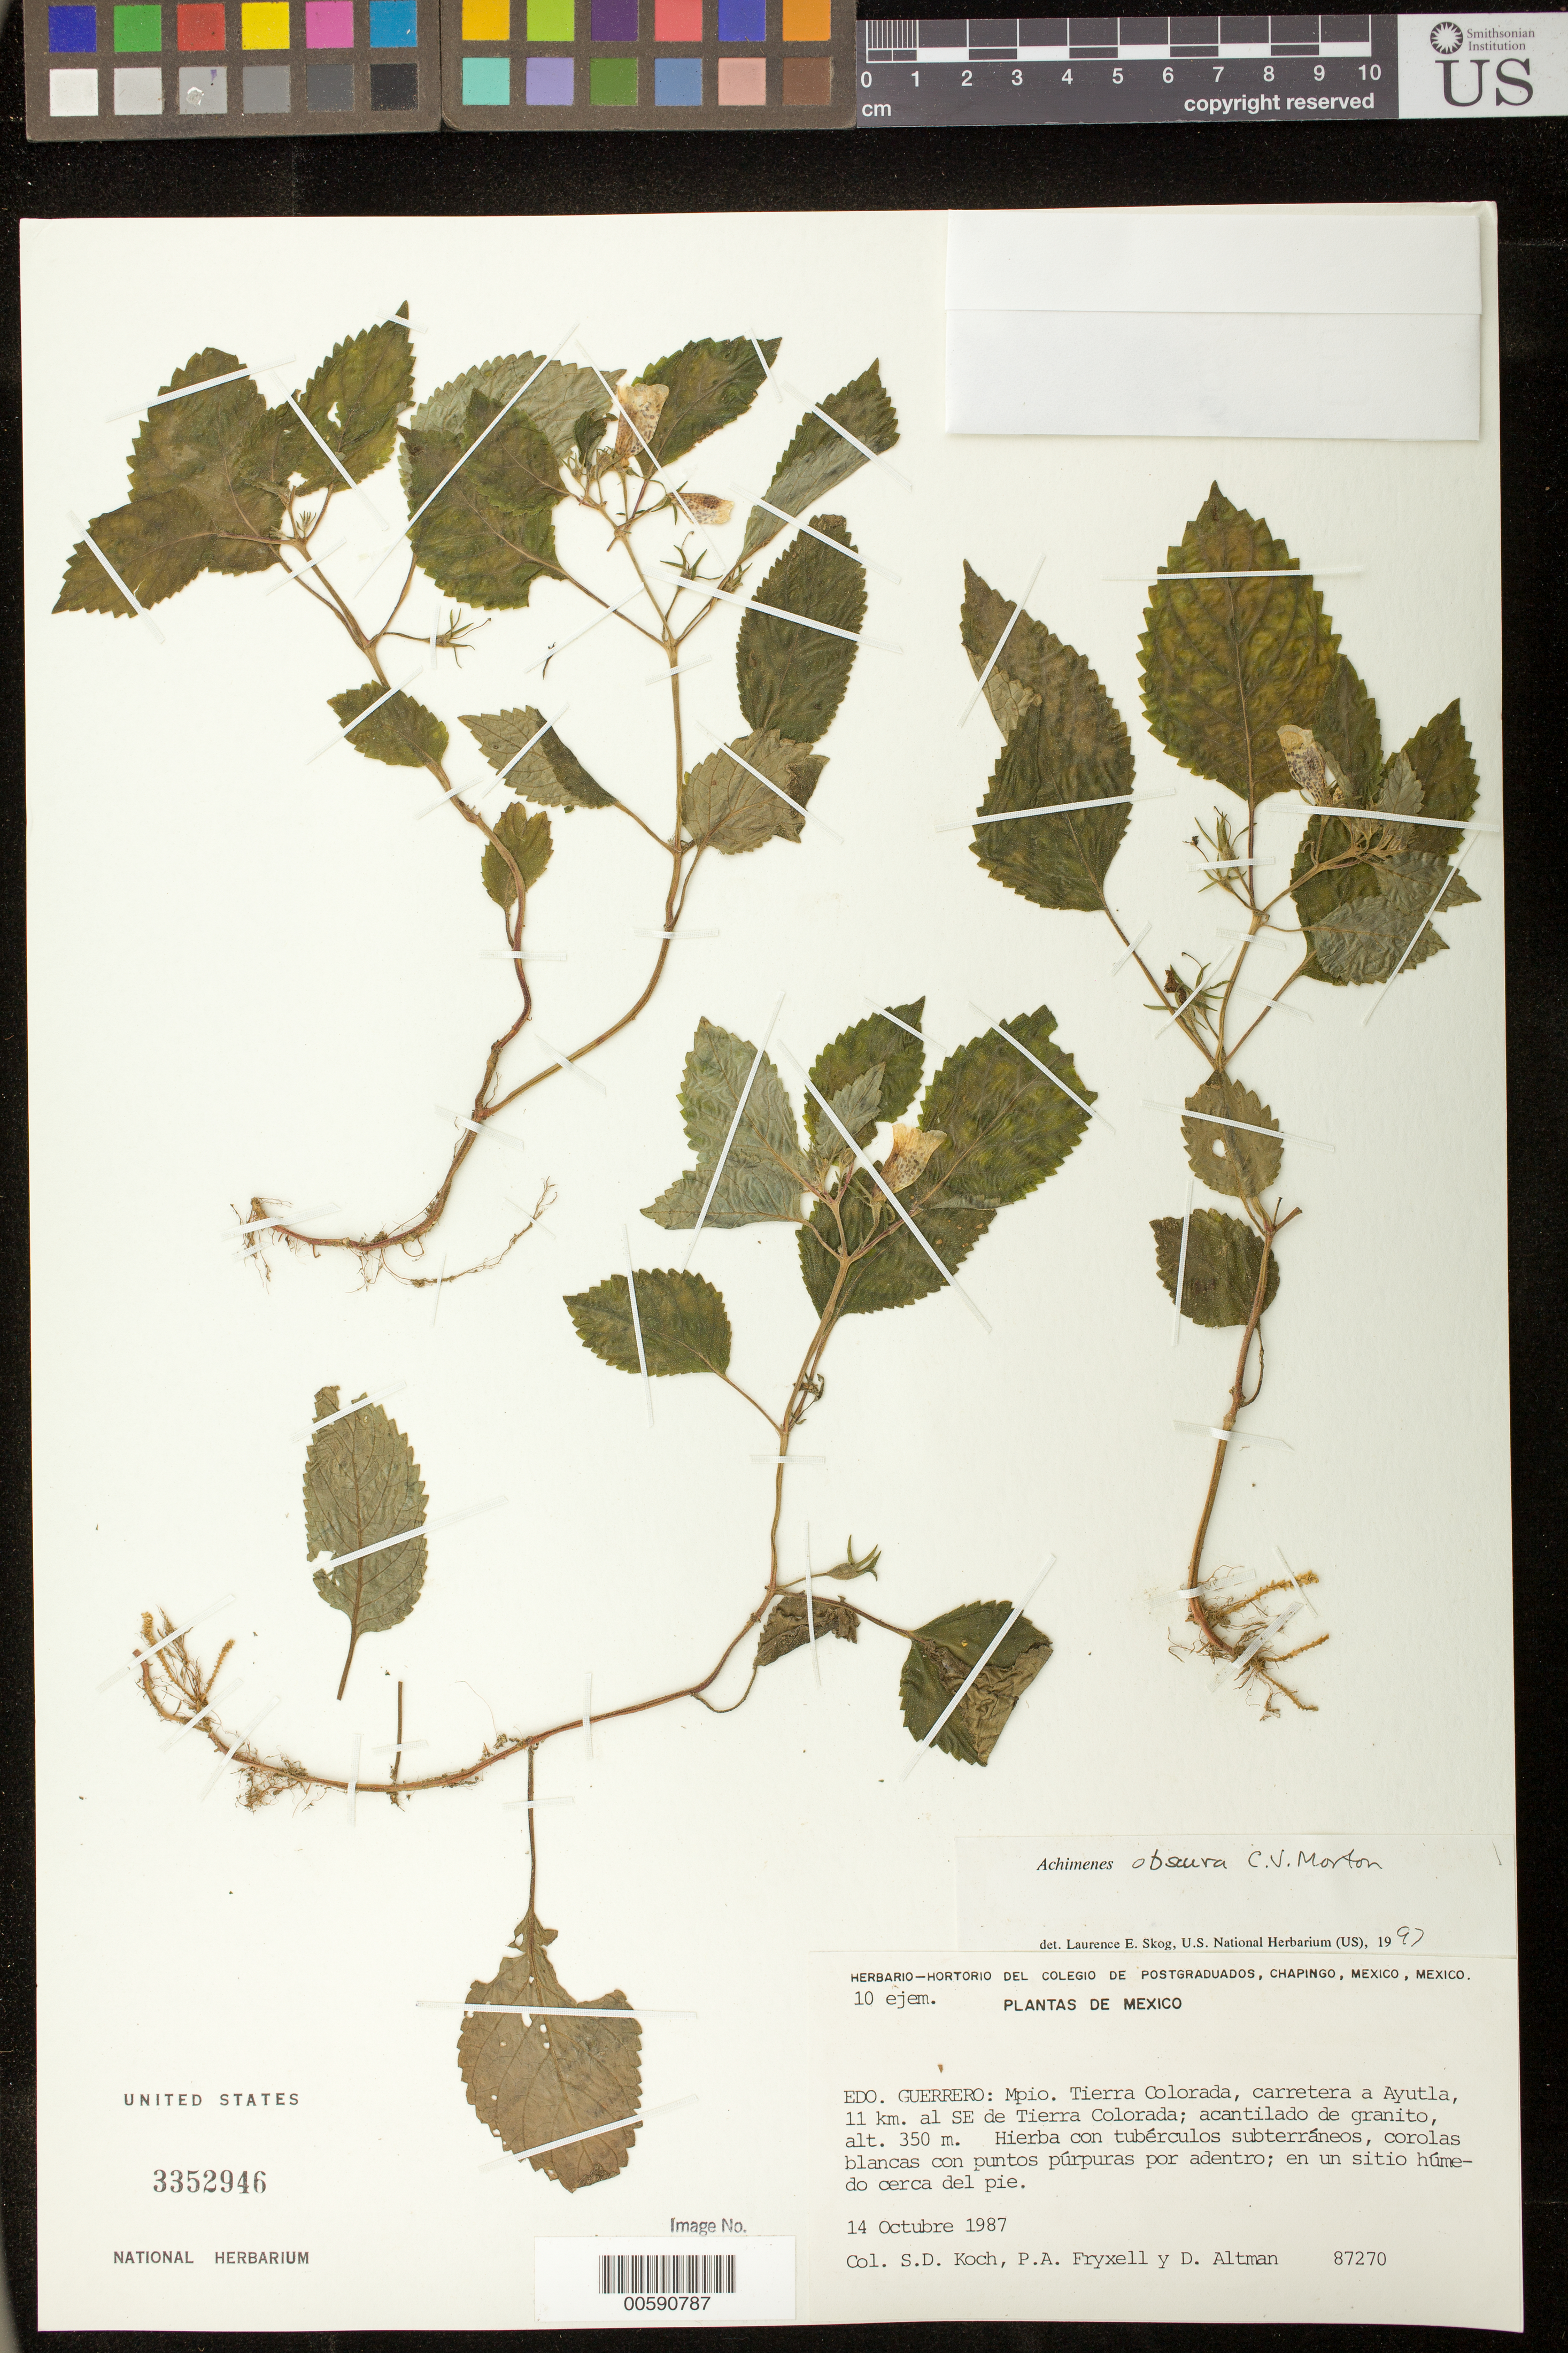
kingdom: Plantae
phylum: Tracheophyta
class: Magnoliopsida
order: Lamiales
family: Gesneriaceae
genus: Achimenes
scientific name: Achimenes obscura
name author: C.V. Morton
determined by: Skog, Laurence E.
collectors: S. D. Koch, P. A. Fryxell & D. Altman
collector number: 87270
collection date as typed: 14 Oct 1987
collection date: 1987-10-14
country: Mexico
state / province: Guerrero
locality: Mpio. Tierra Colorada: carretera a Ayutla, 11 km al SE de Tierra Colorada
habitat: Acantilado de granito; en un sitio húmedo cerca del pie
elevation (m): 350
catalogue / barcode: US 3352946